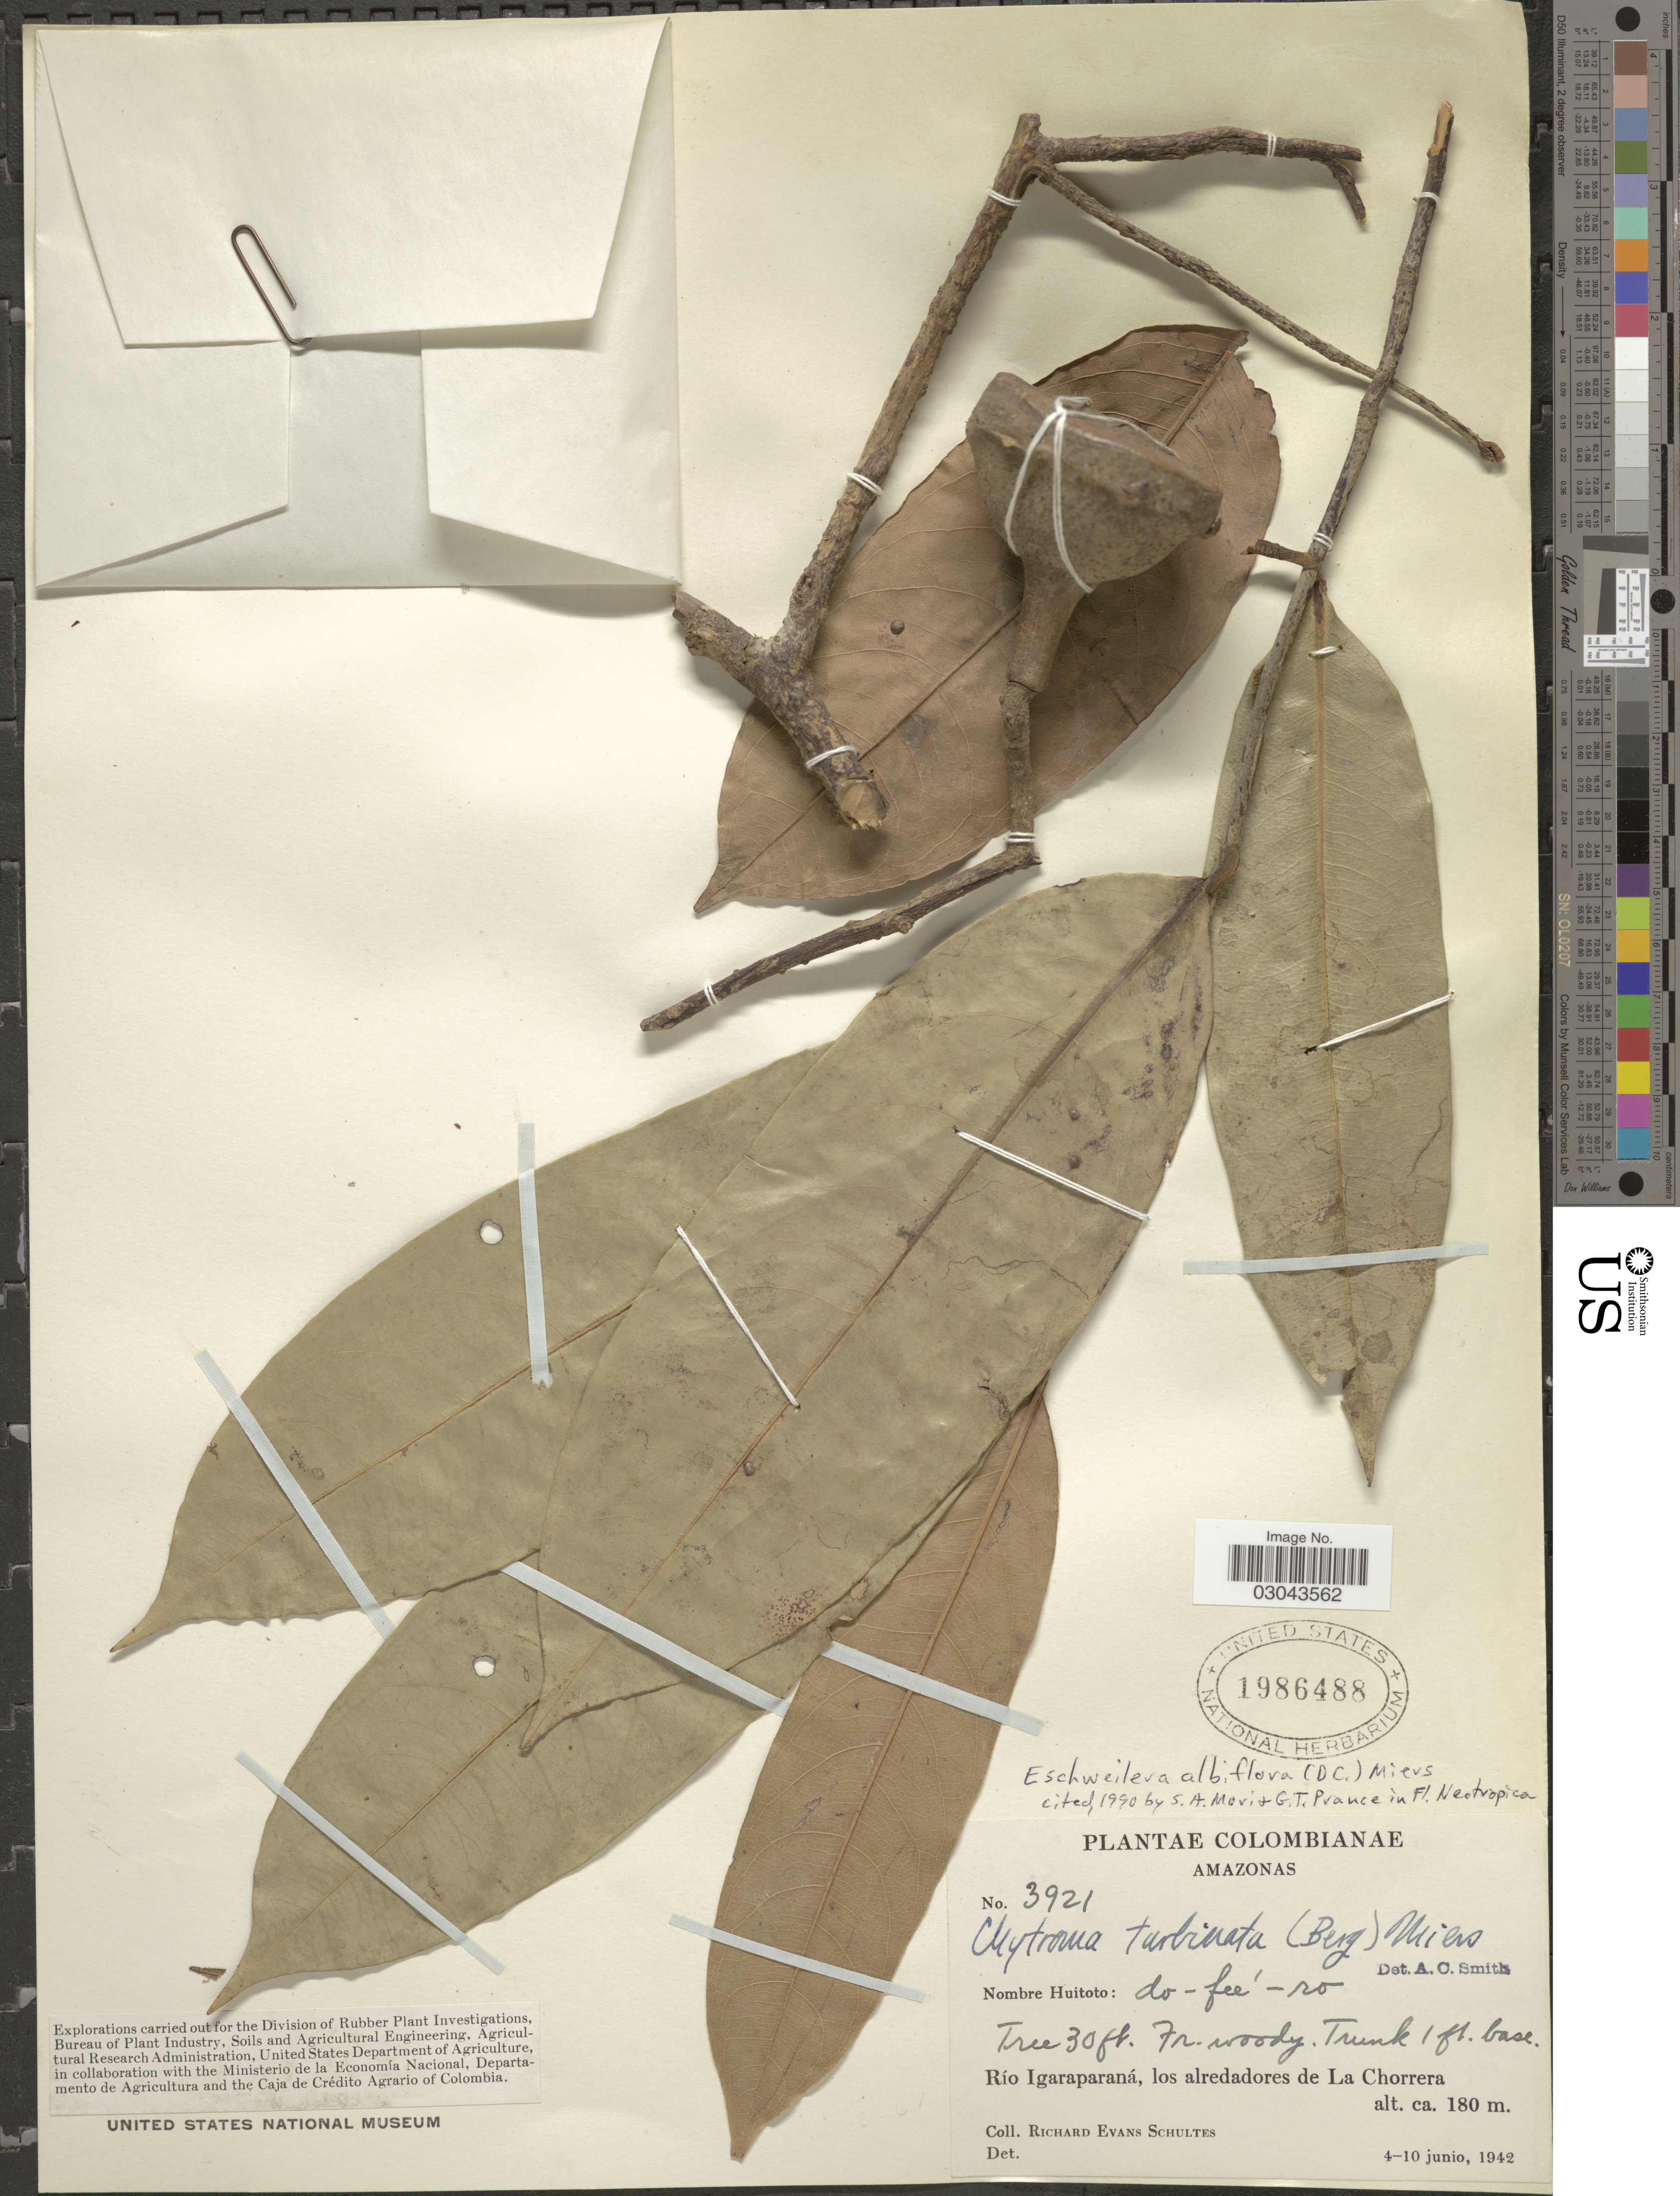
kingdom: Plantae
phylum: Tracheophyta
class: Magnoliopsida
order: Ericales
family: Lecythidaceae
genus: Eschweilera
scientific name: Eschweilera albiflora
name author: (DC.) Miers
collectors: R. E. Schultes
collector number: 3921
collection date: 1942-06-04/1942-06-10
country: Colombia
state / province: Amazônas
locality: Río Igaraparaná, los alrededores de La Chorrera.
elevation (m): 180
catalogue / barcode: US 1986488